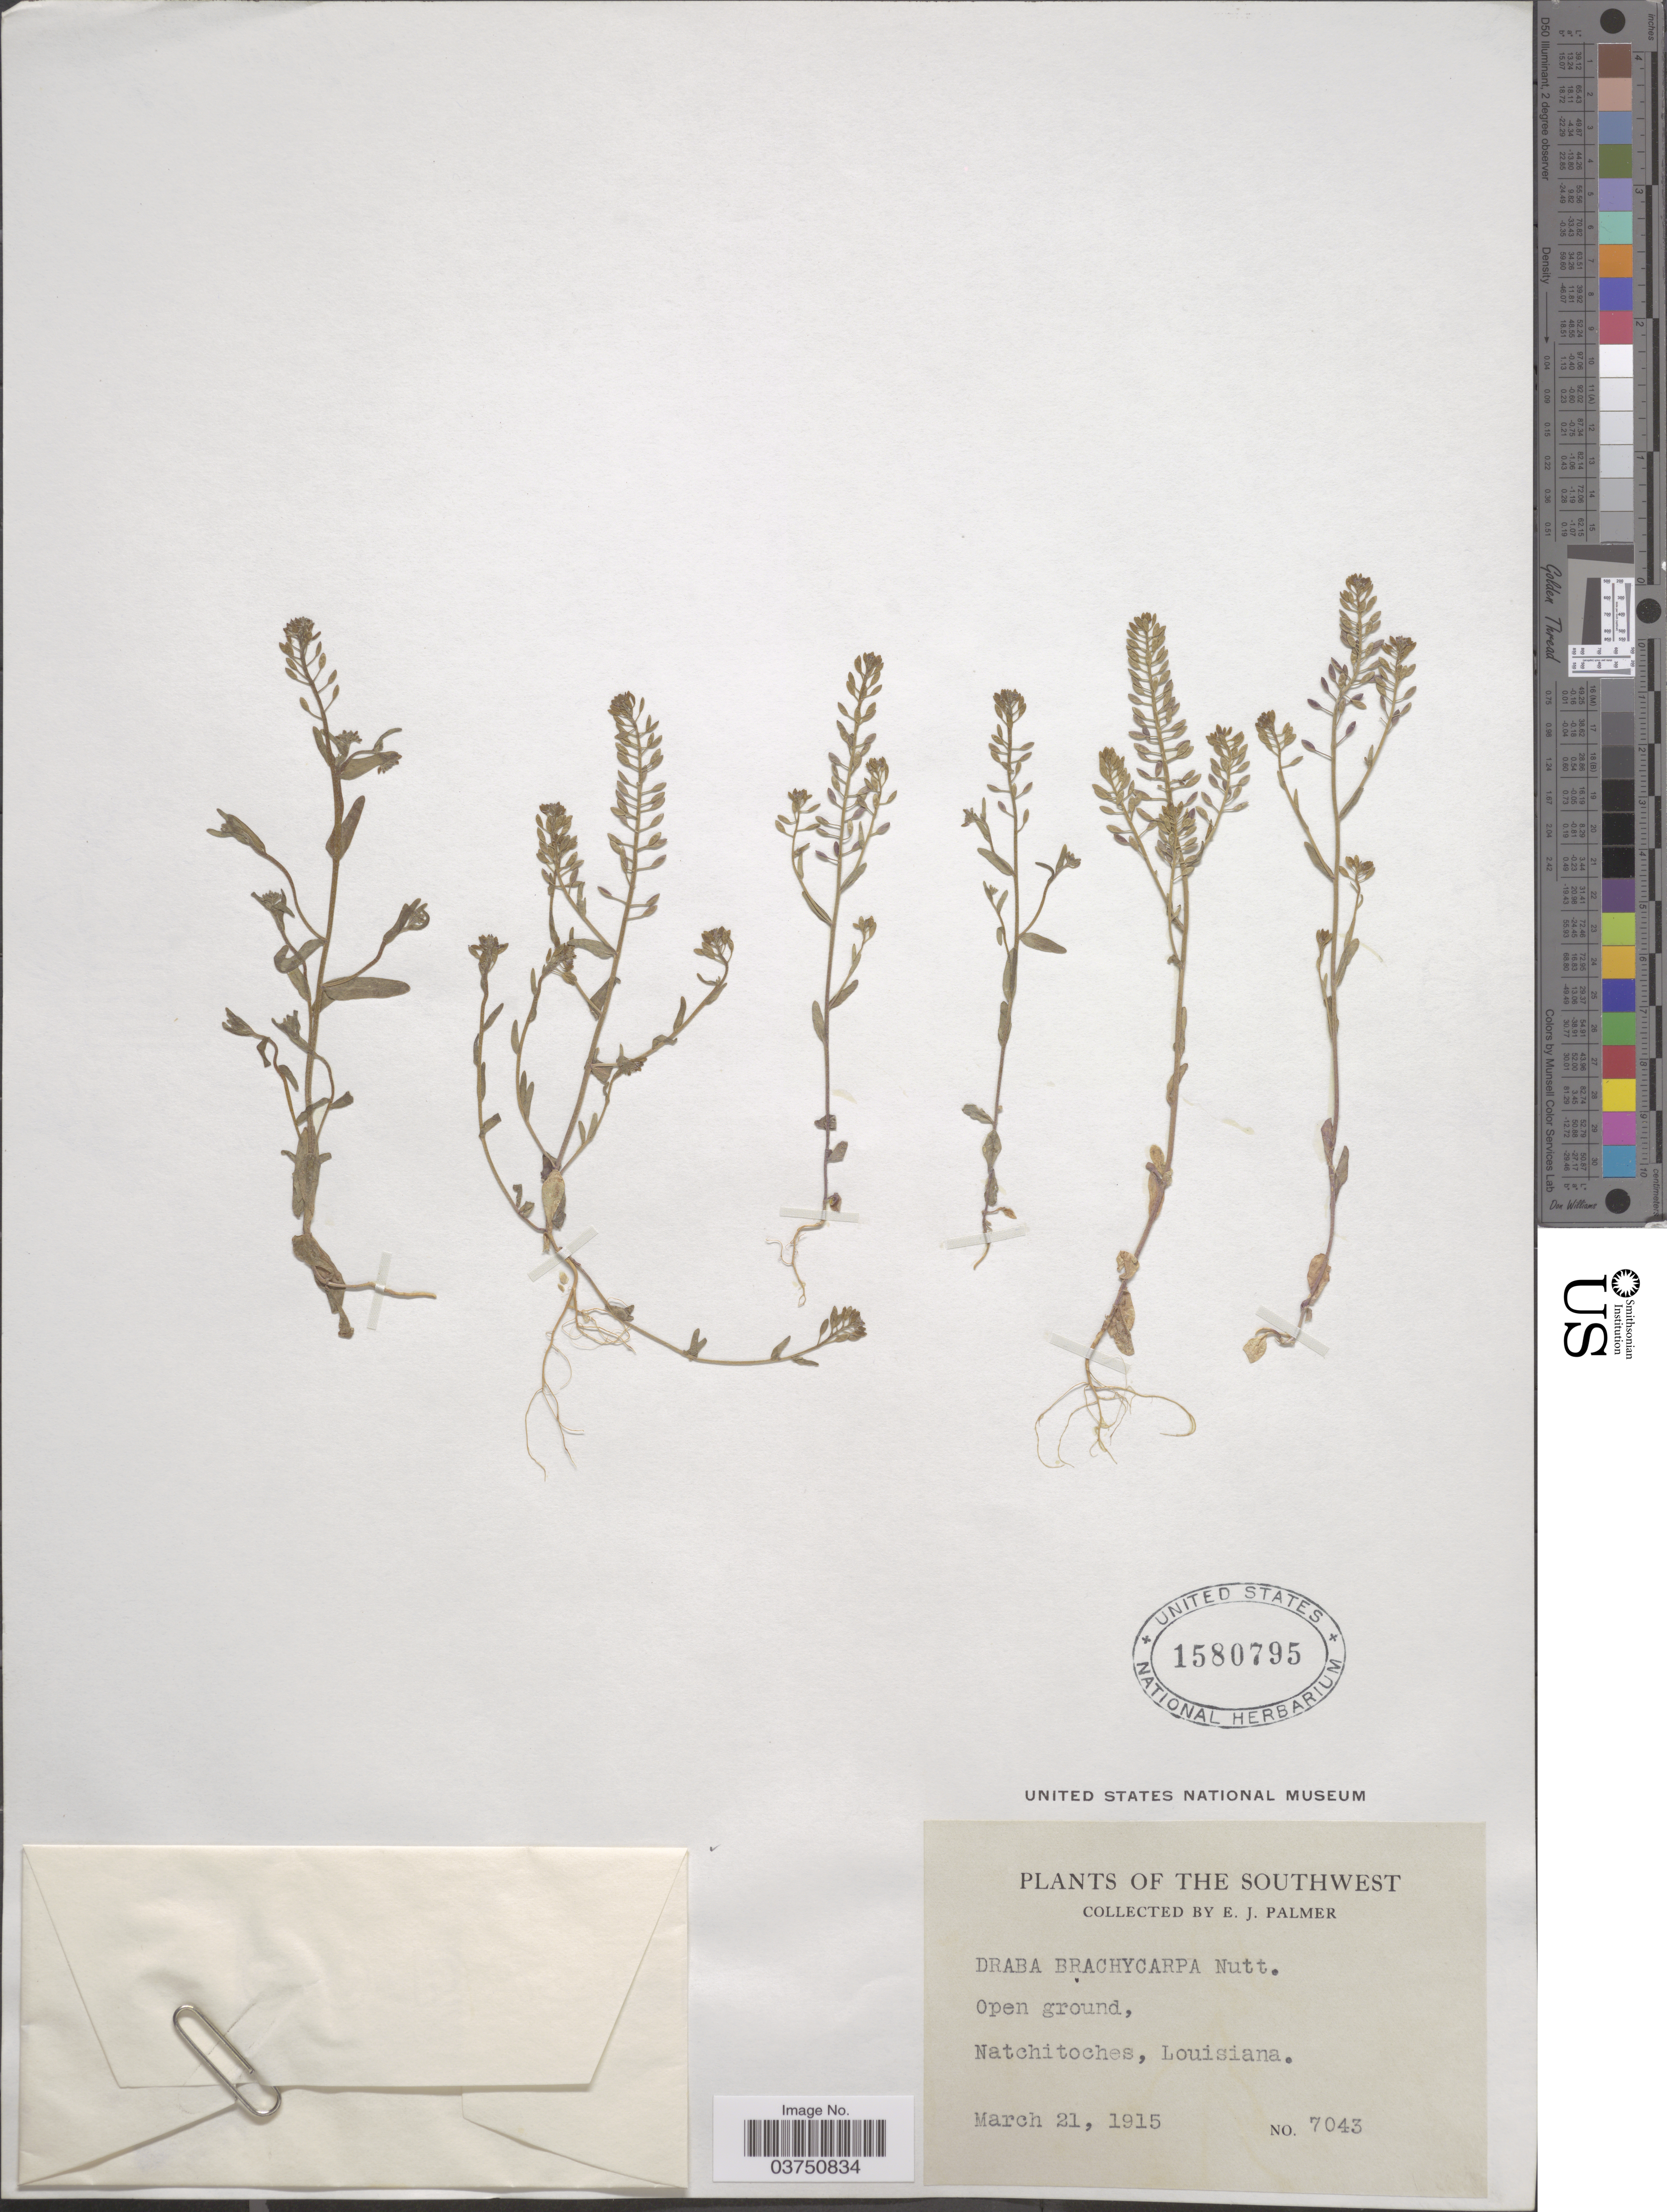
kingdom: Plantae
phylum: Tracheophyta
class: Magnoliopsida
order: Brassicales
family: Brassicaceae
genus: Draba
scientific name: Draba brachycarpa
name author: (Nutt.) Torr. & A. Gray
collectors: E. J. Palmer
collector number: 7043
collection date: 1915-03-21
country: United States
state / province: Louisiana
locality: The Southwest. Open ground, Natchitoches.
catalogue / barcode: US 1580795